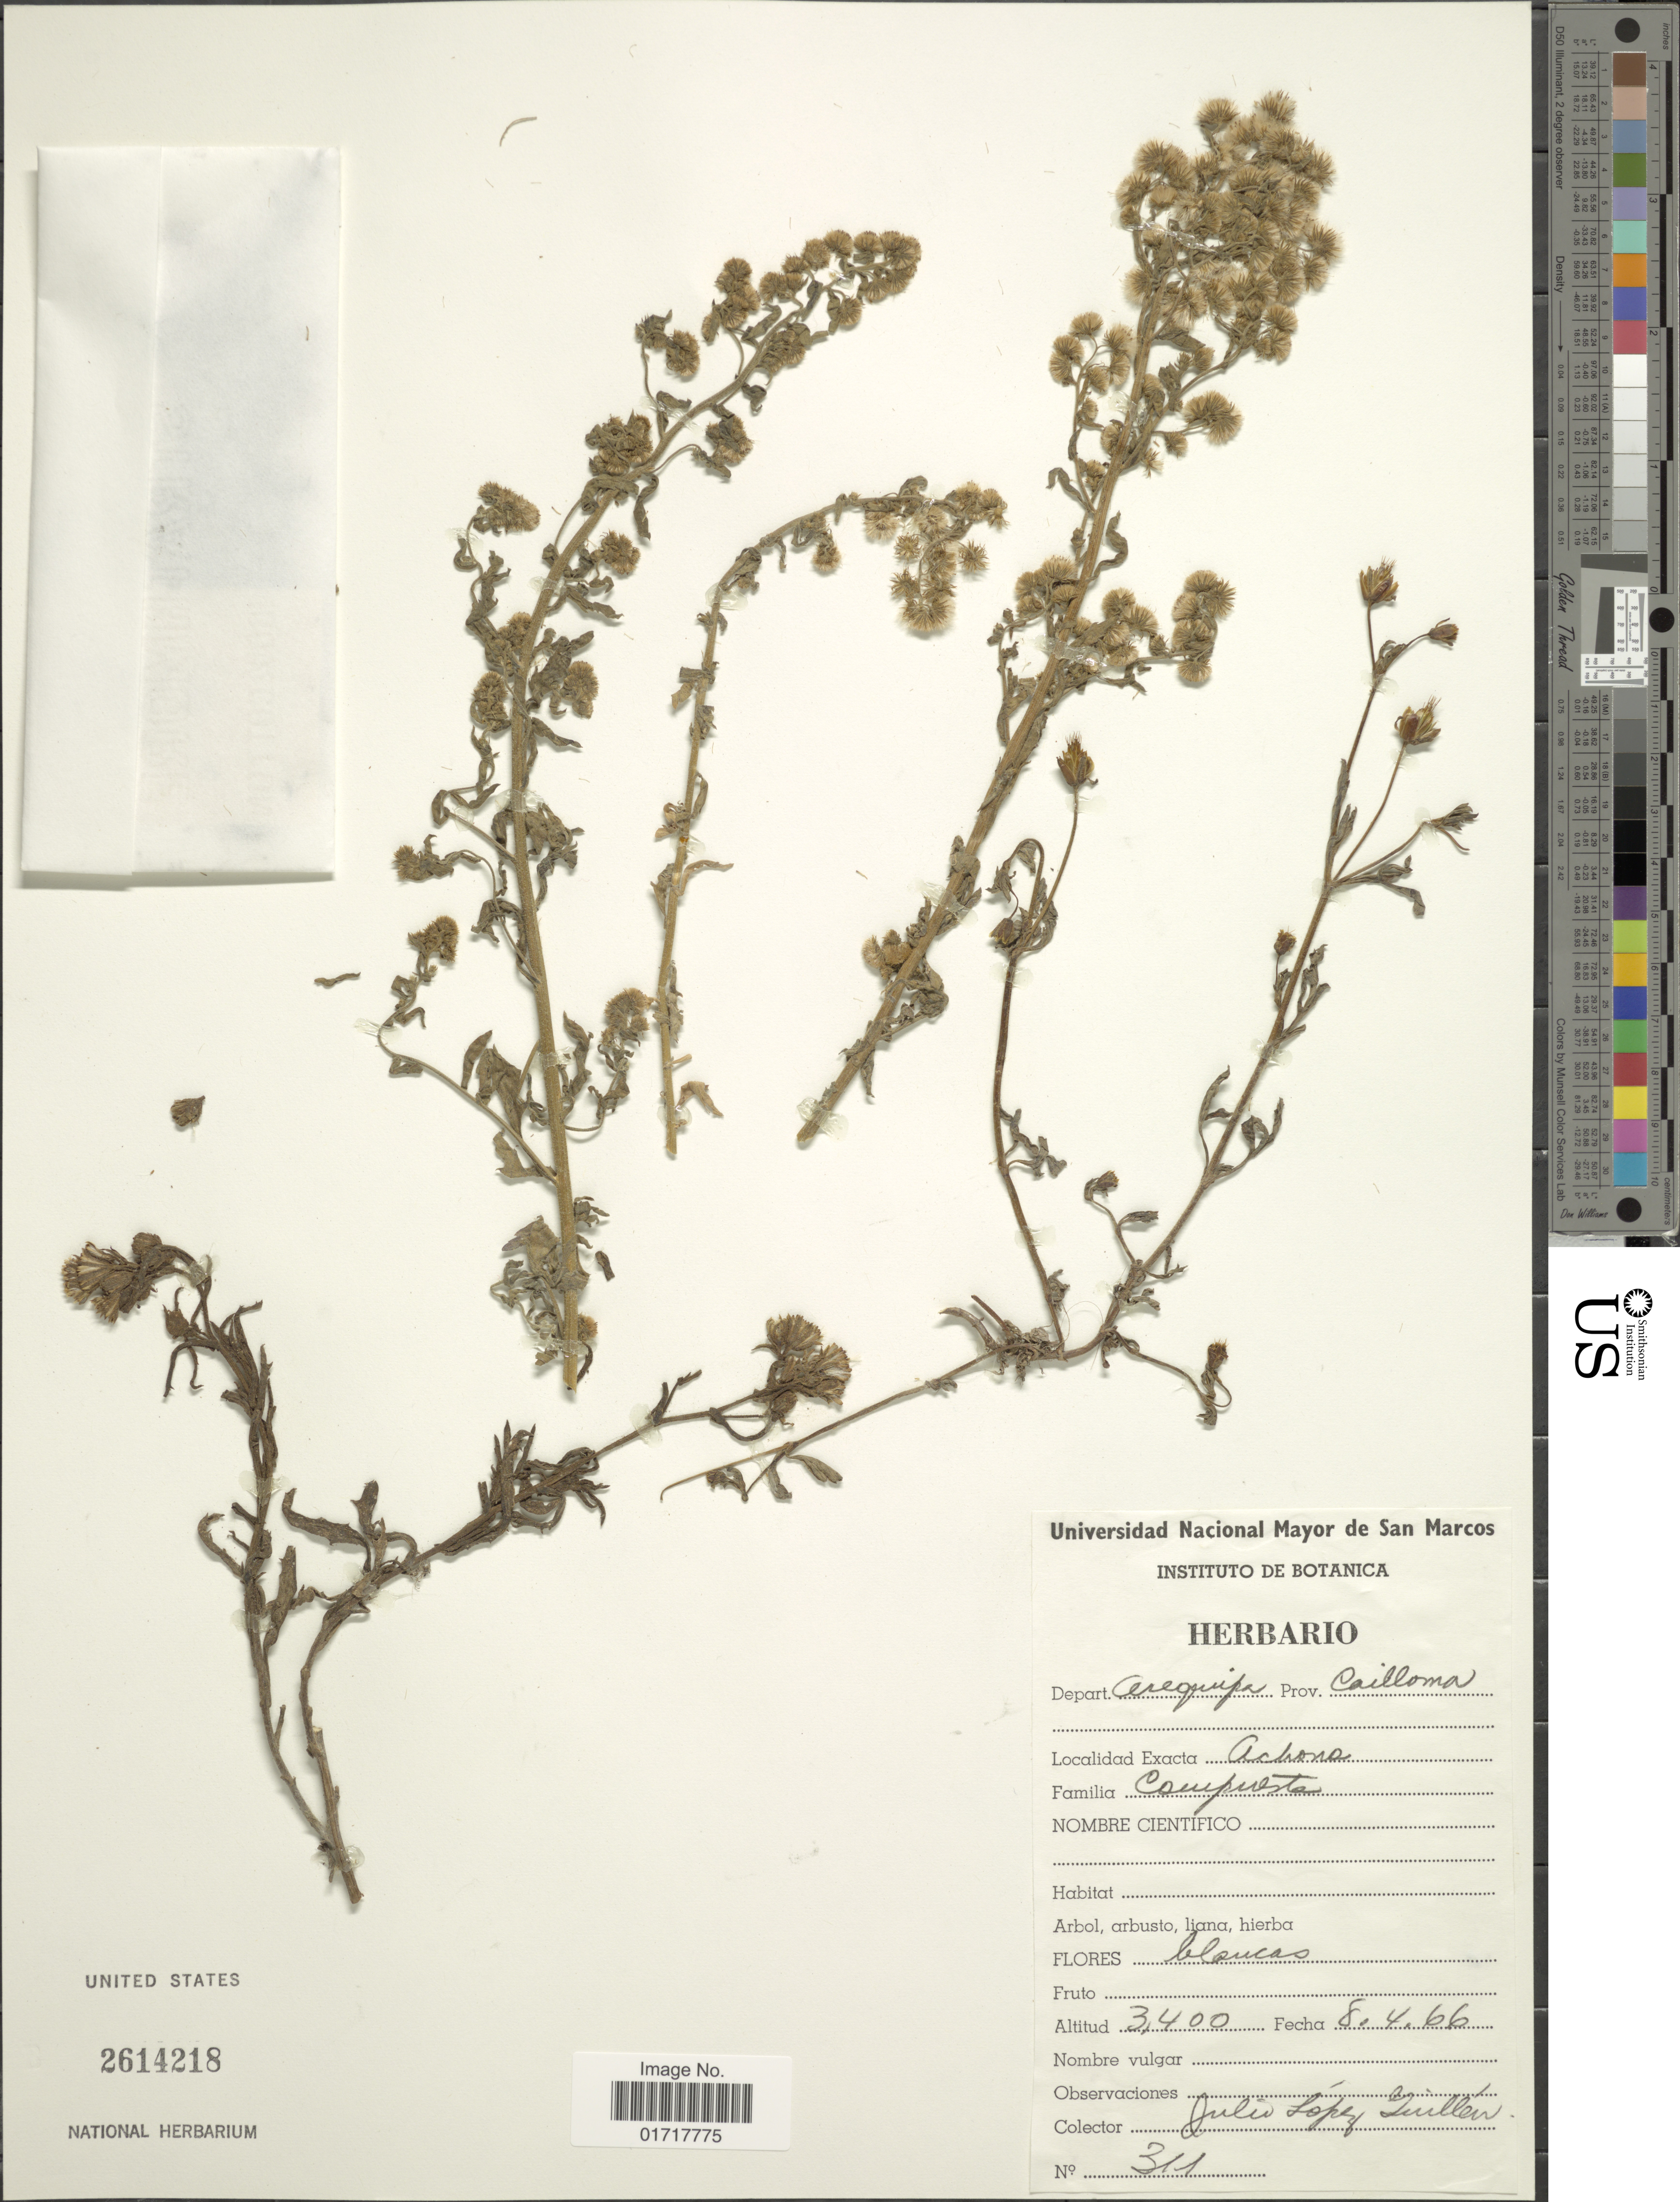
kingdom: Plantae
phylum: Tracheophyta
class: Magnoliopsida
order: Asterales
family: Asteraceae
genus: Conyza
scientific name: Conyza sp.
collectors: J. López Guillén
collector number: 311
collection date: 1966-04-08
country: Peru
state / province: Arequipa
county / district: Caylloma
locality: Achoma.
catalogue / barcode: US 2614218